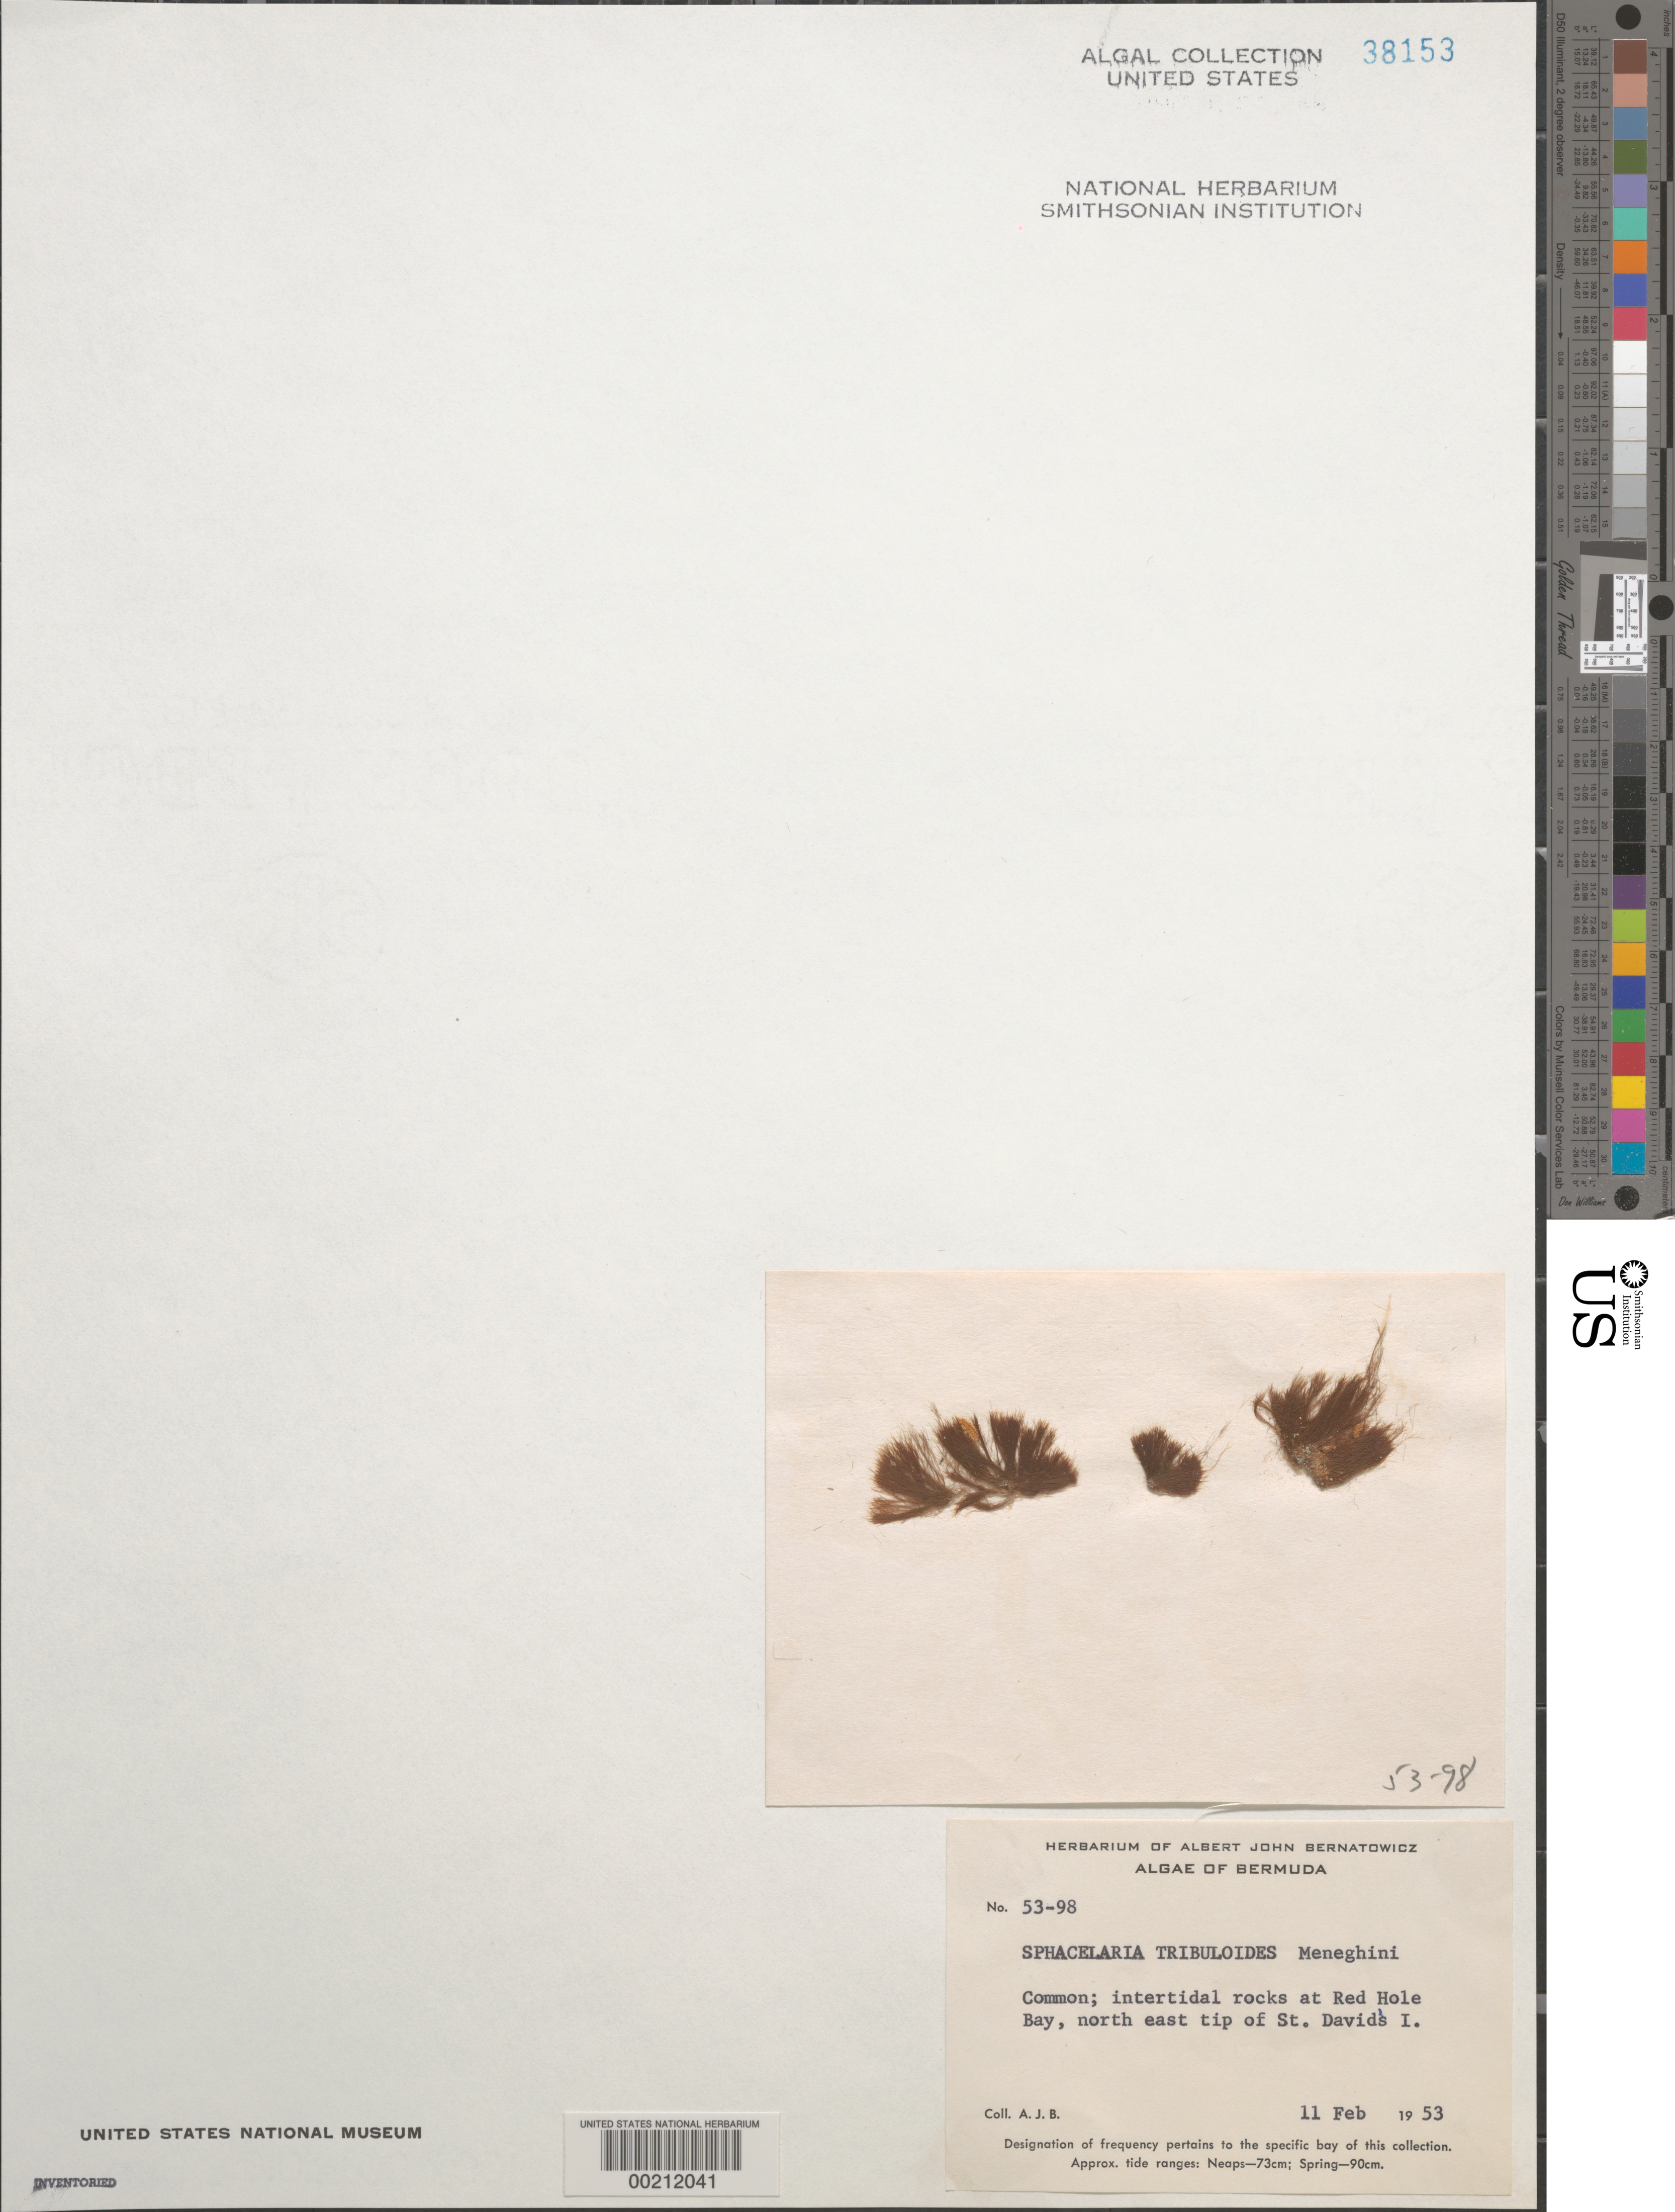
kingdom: Chromista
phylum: Ochrophyta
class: Phaeophyceae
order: Sphacelariales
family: Sphacelariaceae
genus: Sphacelaria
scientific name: Sphacelaria tribuloides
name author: Menegh.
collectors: A. Bernatowicz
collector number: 53-98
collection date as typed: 11 Feb 1953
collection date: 1953-02-11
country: Bermuda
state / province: Saint George's (parish)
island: St. David's Island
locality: Red Hole Bay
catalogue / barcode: US 38153